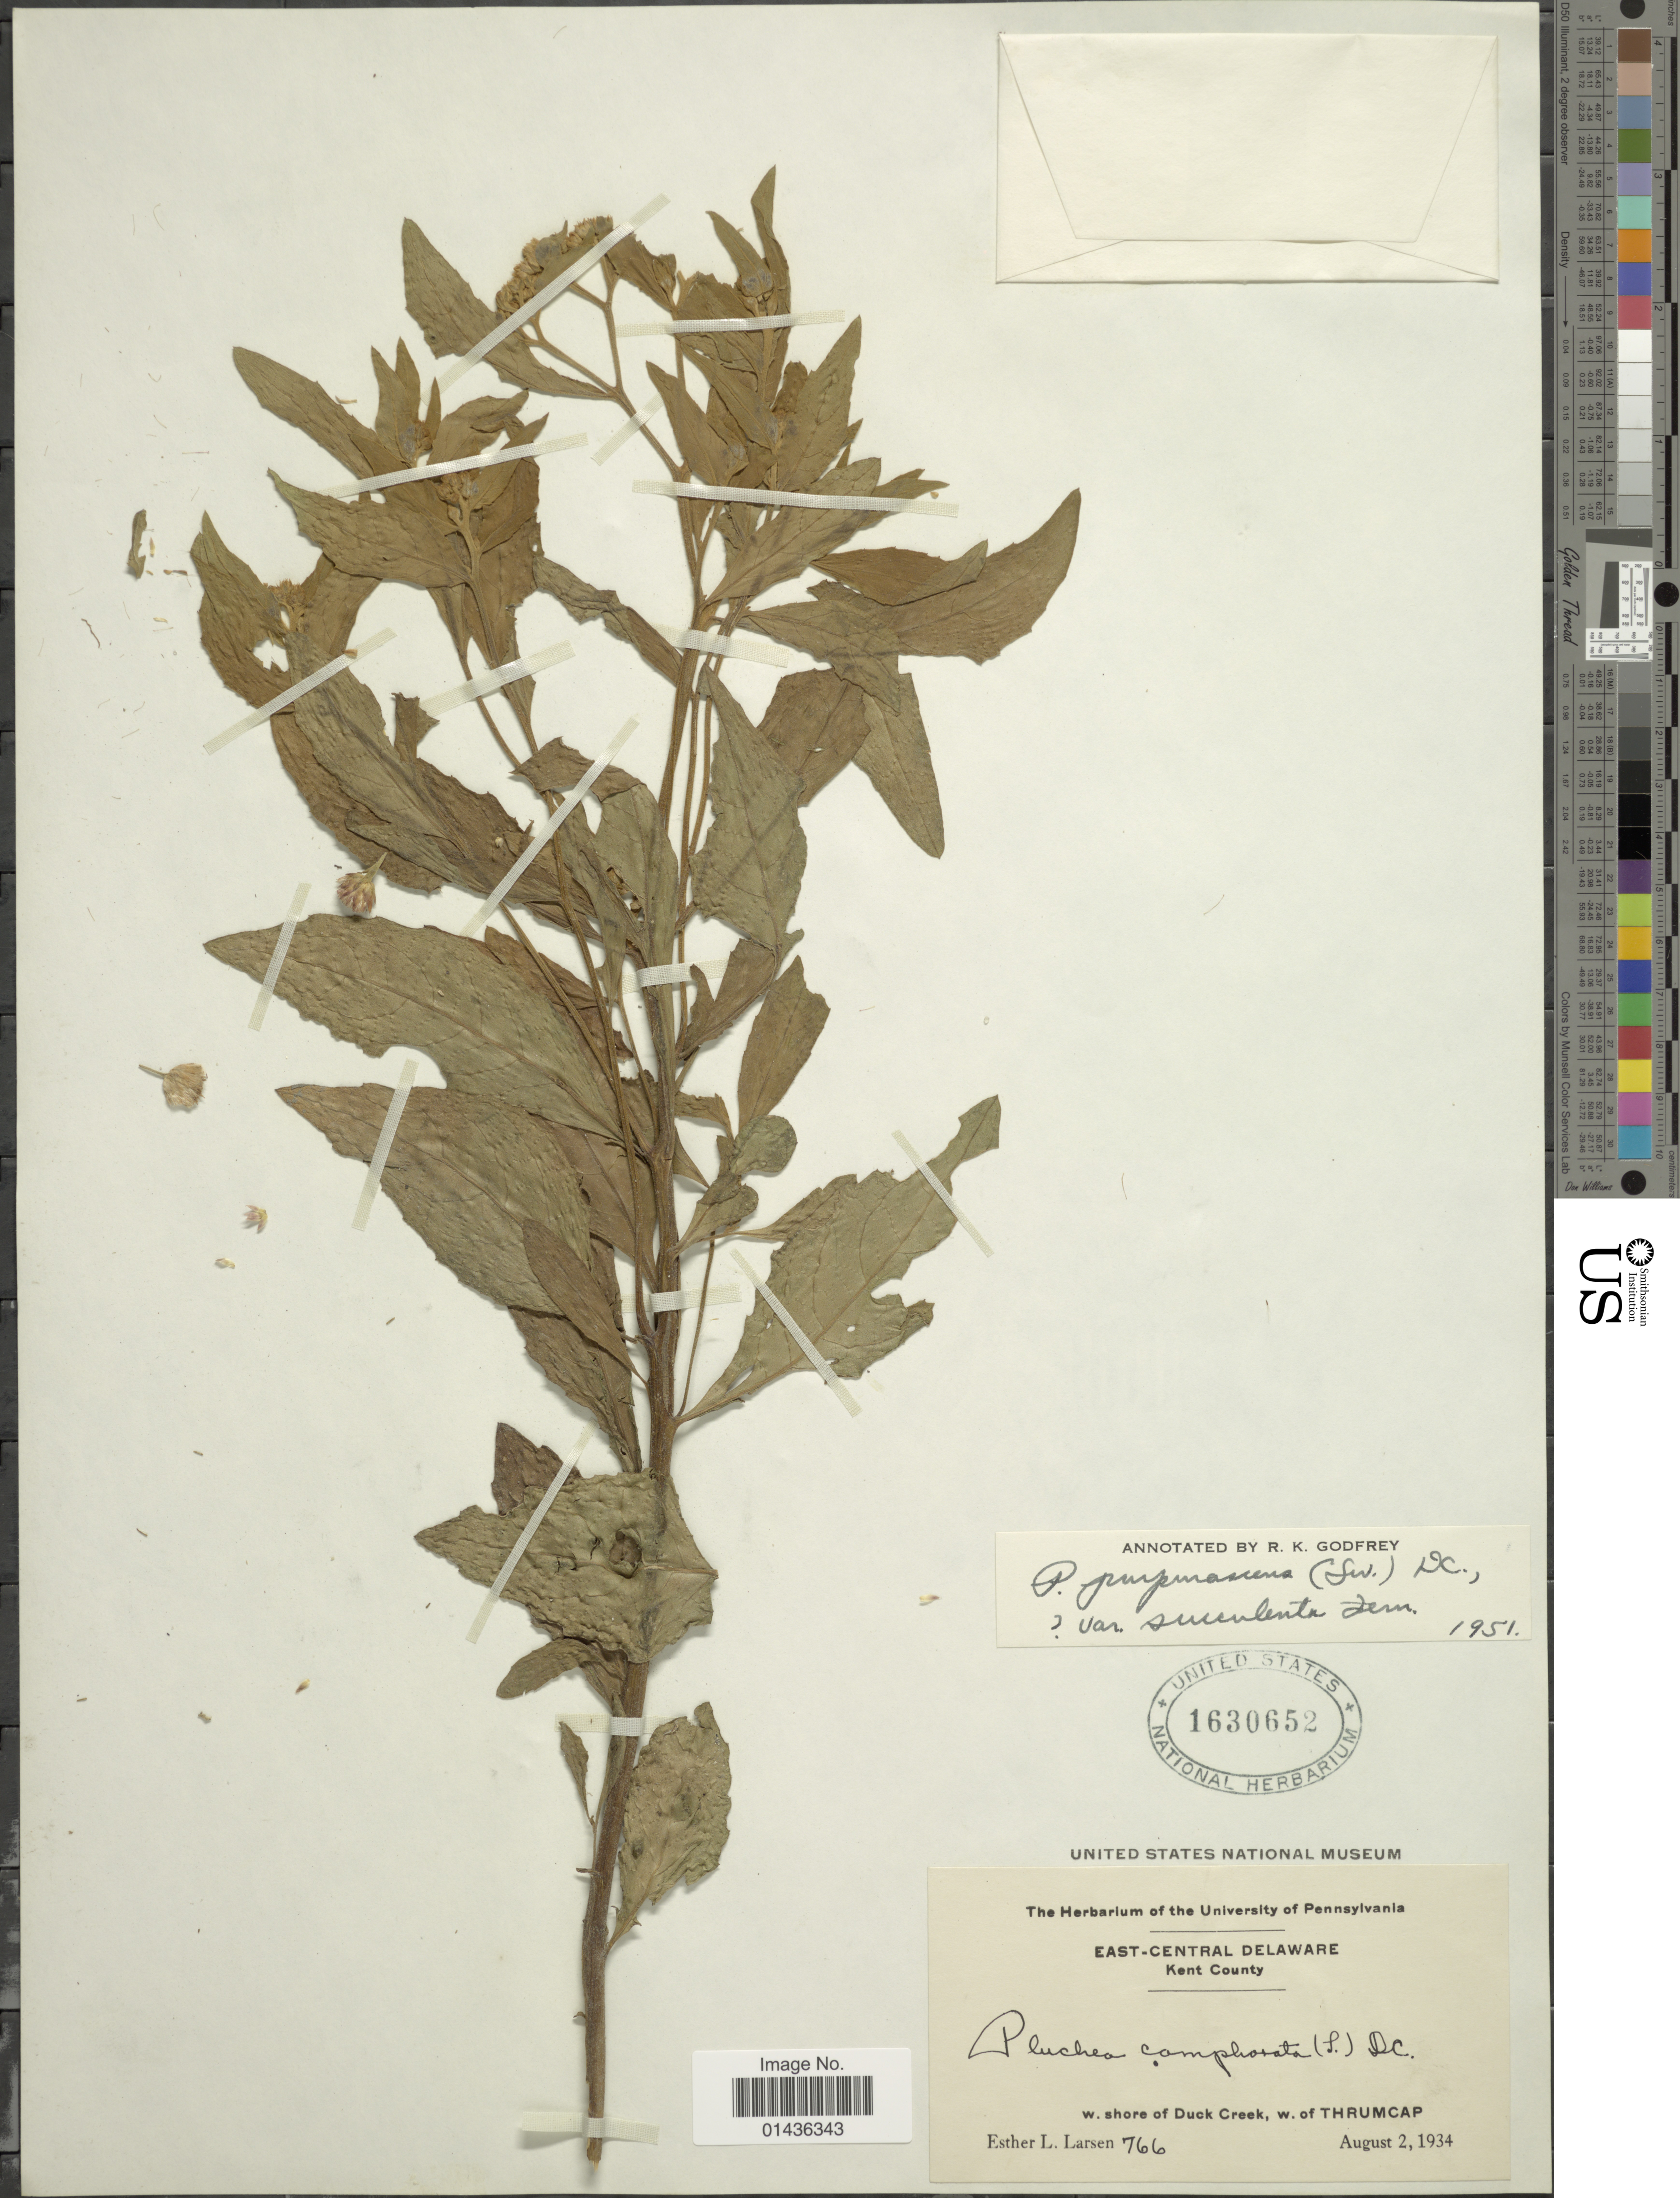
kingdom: Plantae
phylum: Tracheophyta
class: Magnoliopsida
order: Asterales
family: Asteraceae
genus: Pluchea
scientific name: Pluchea odorata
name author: (L.) Cass.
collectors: E. L. Larsen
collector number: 766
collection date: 1934-08-02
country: United States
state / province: Delaware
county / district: Kent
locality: East-Central Delaware, Kent County, w shore of Duck Creek, w. of Thrumcap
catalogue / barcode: US 1630652